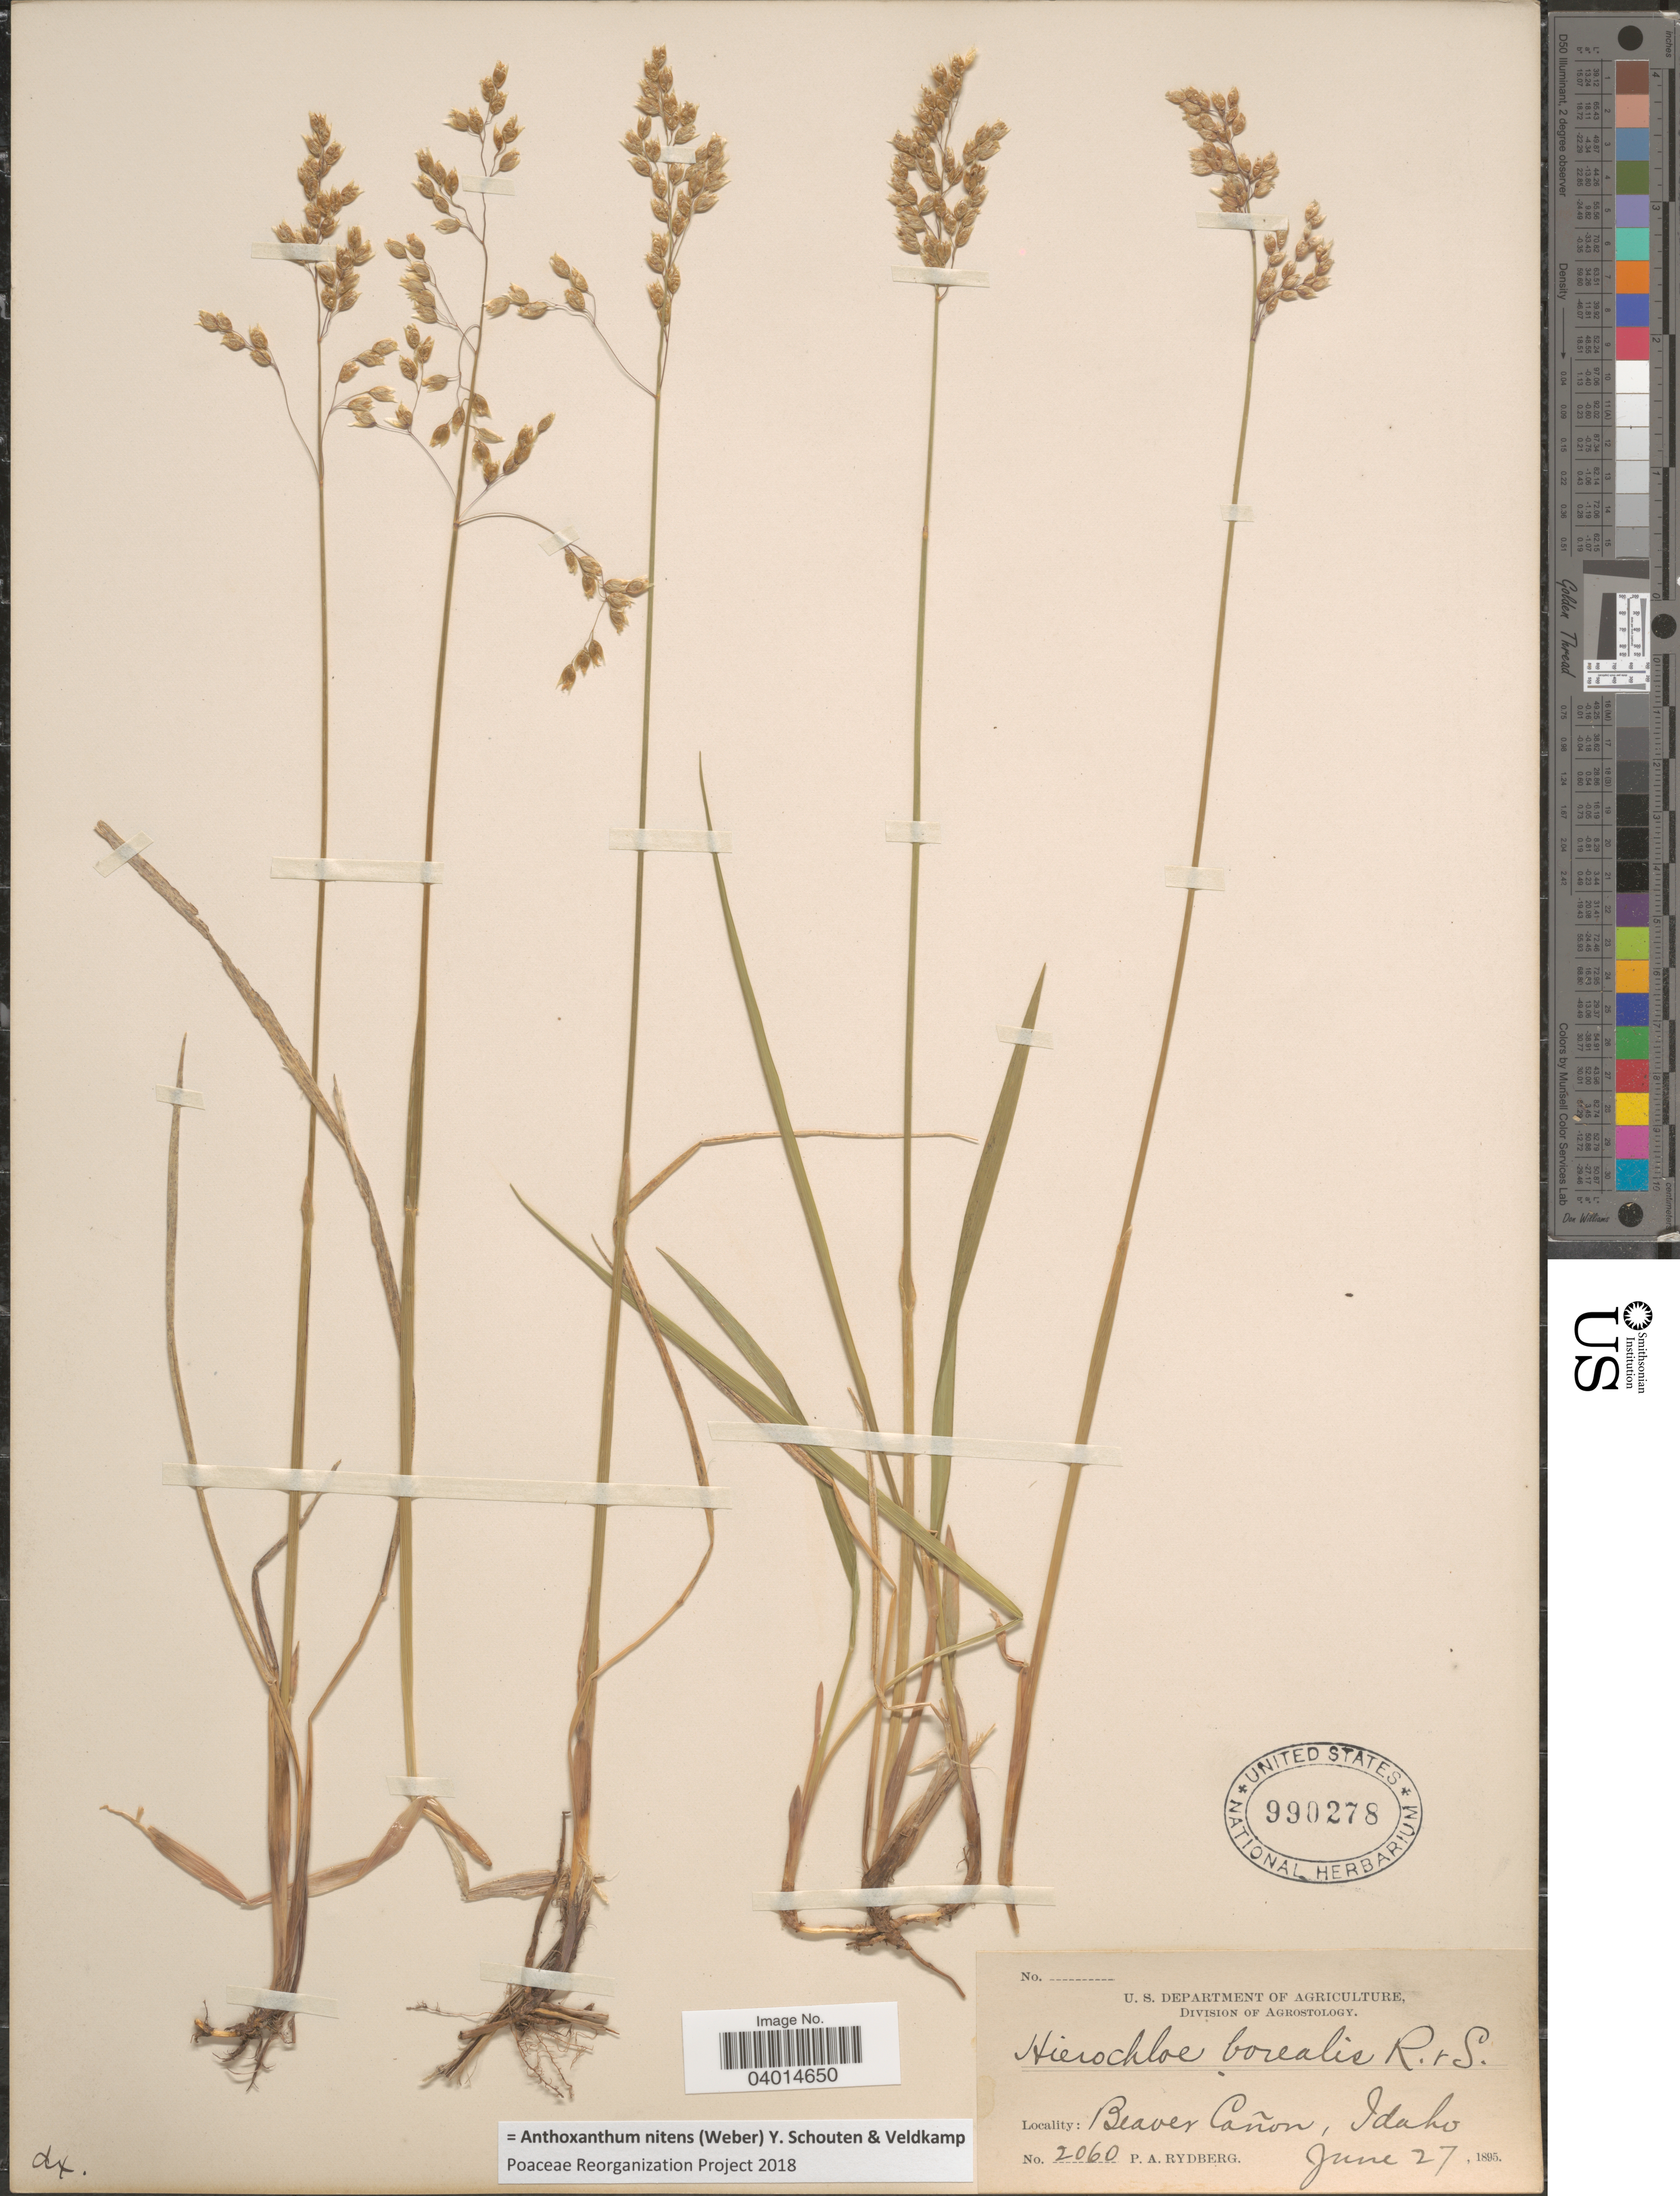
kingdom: Plantae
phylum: Tracheophyta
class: Liliopsida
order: Poales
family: Poaceae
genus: Anthoxanthum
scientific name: Anthoxanthum nitens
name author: (G.H. Weber) R.T.A. Schouten & Veldkamp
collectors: P. A. Rydberg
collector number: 2060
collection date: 1895-06-27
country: United States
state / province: Idaho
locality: Beaver Cañon.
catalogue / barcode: US 990278